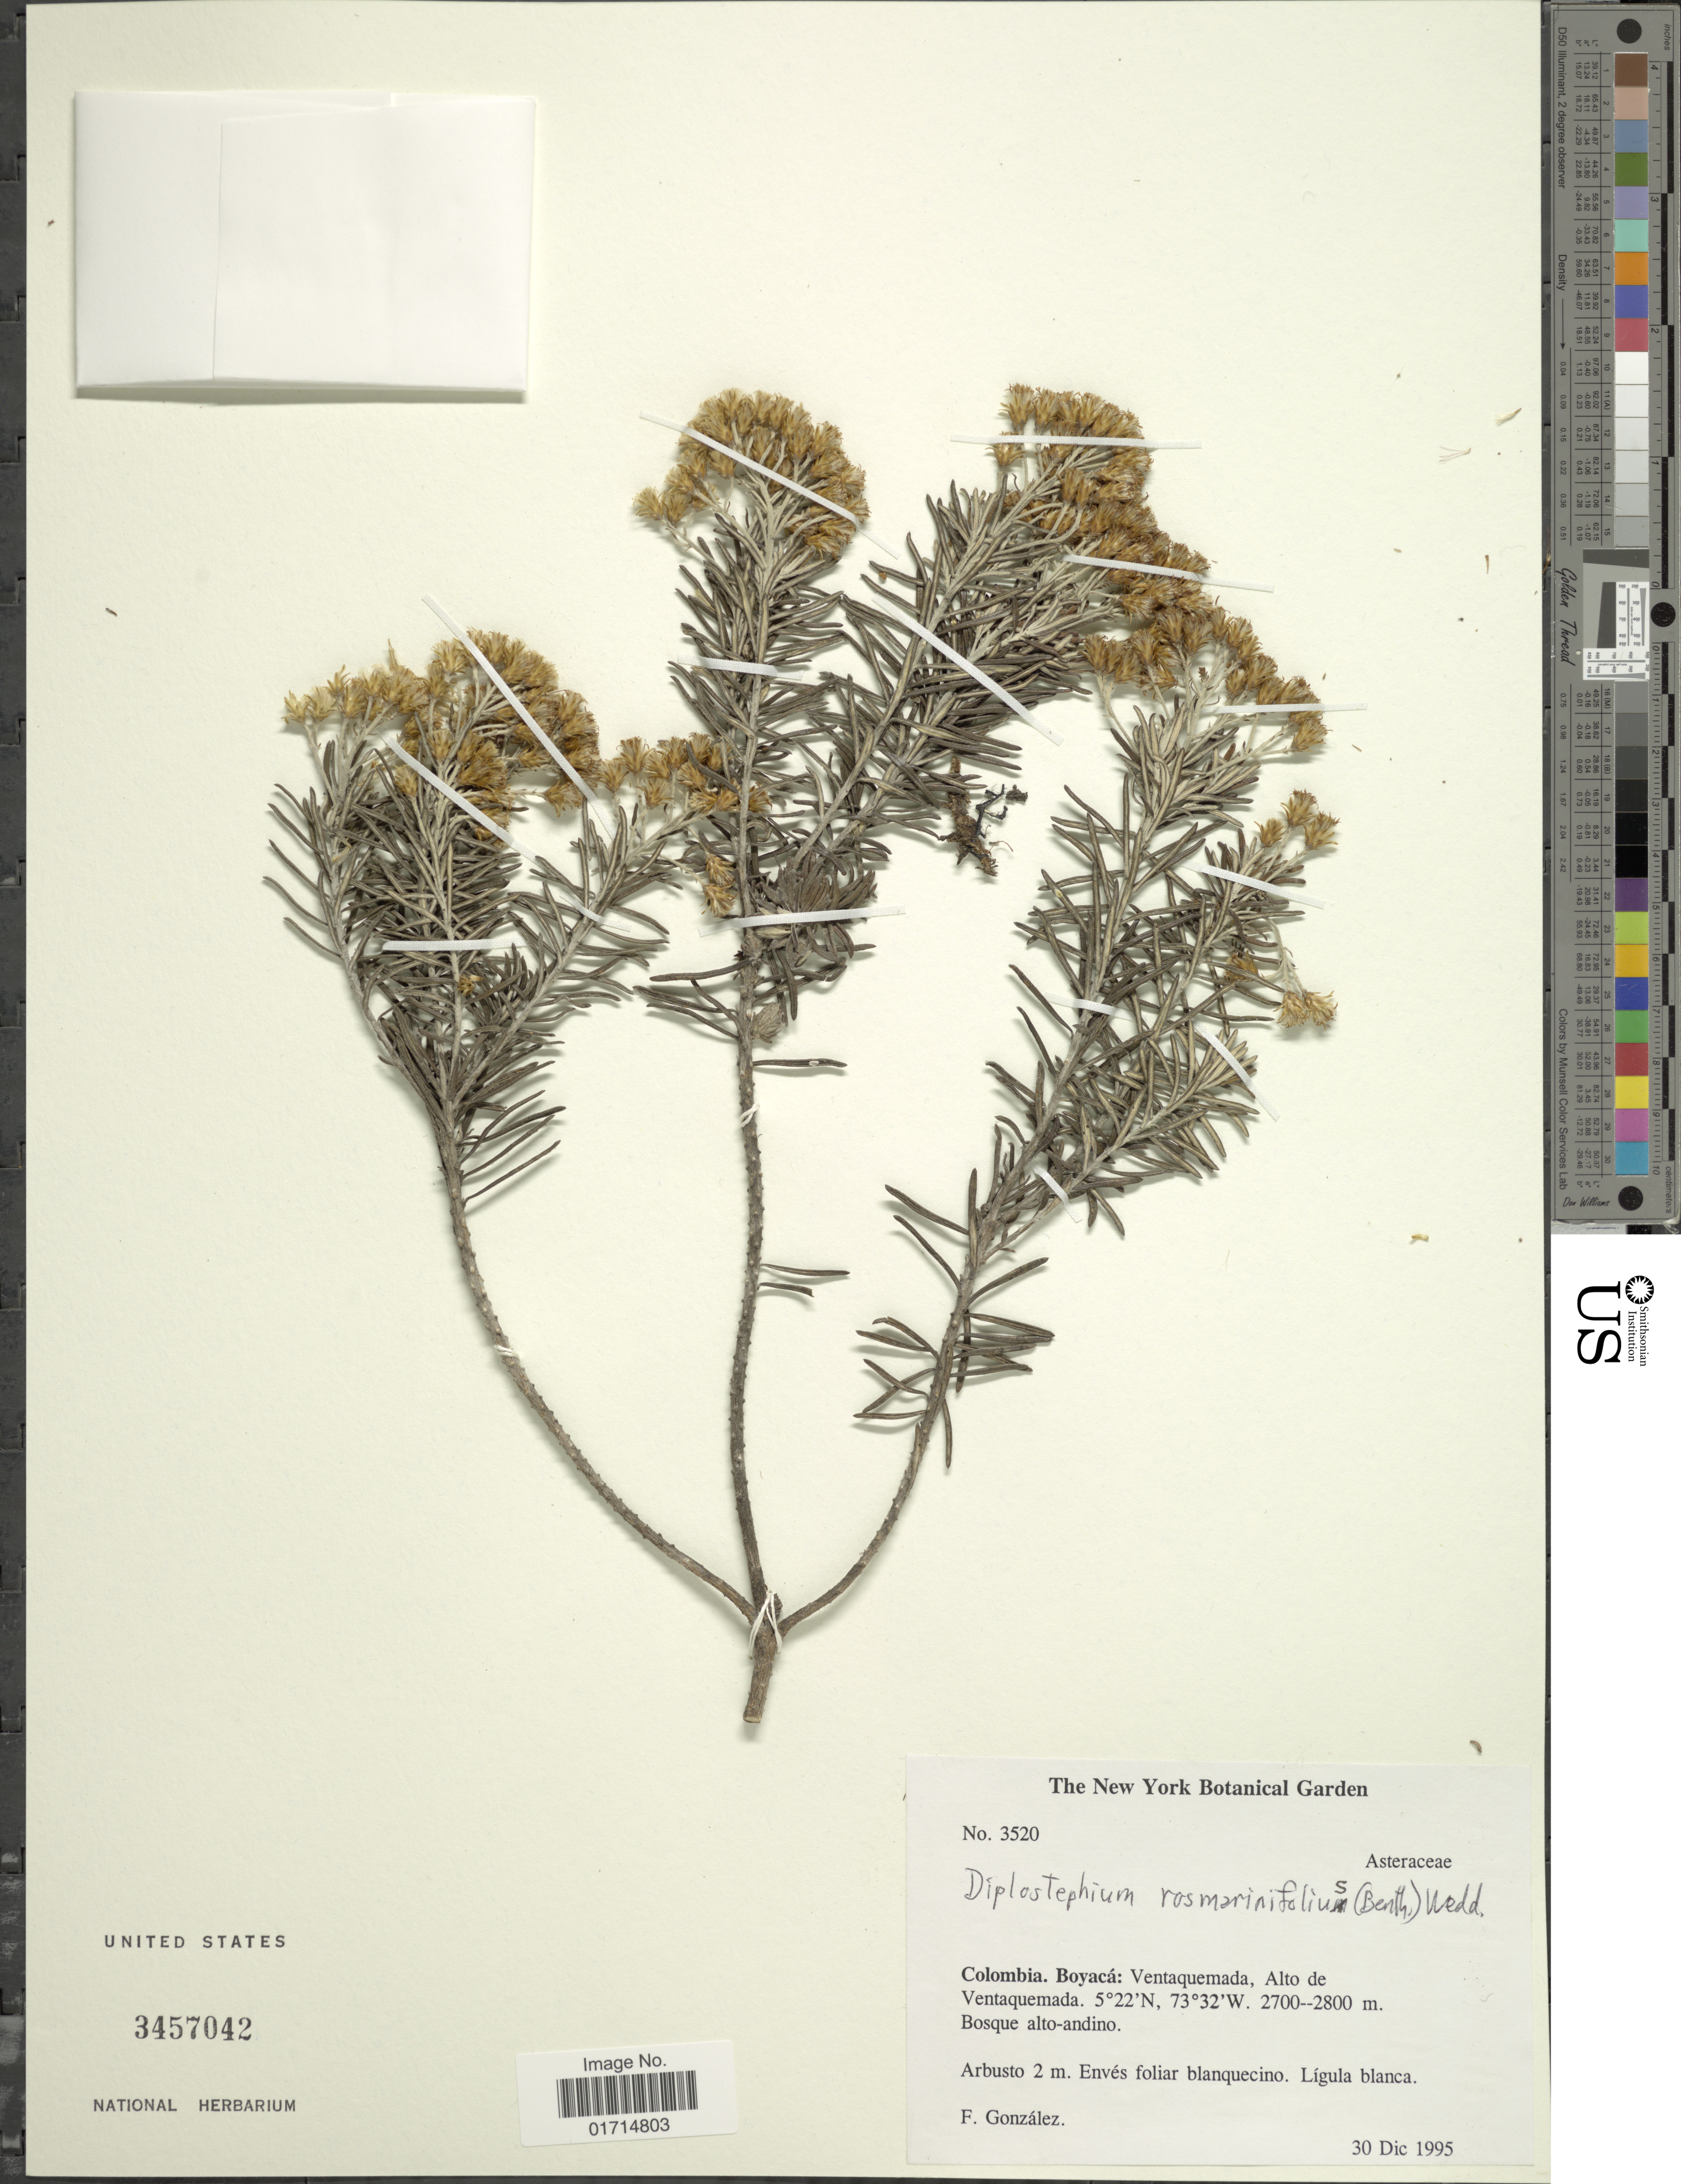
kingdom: Plantae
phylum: Tracheophyta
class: Magnoliopsida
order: Asterales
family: Asteraceae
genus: Diplostephium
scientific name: Diplostephium rosmarinifolium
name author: (Benth.) Wedd.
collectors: F. A. González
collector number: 3520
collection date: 1995-12-30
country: Colombia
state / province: Boyacá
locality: Colombia. Boyacá: Ventaquemada, Alto de Ventaquemada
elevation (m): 2700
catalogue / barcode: US 3457042